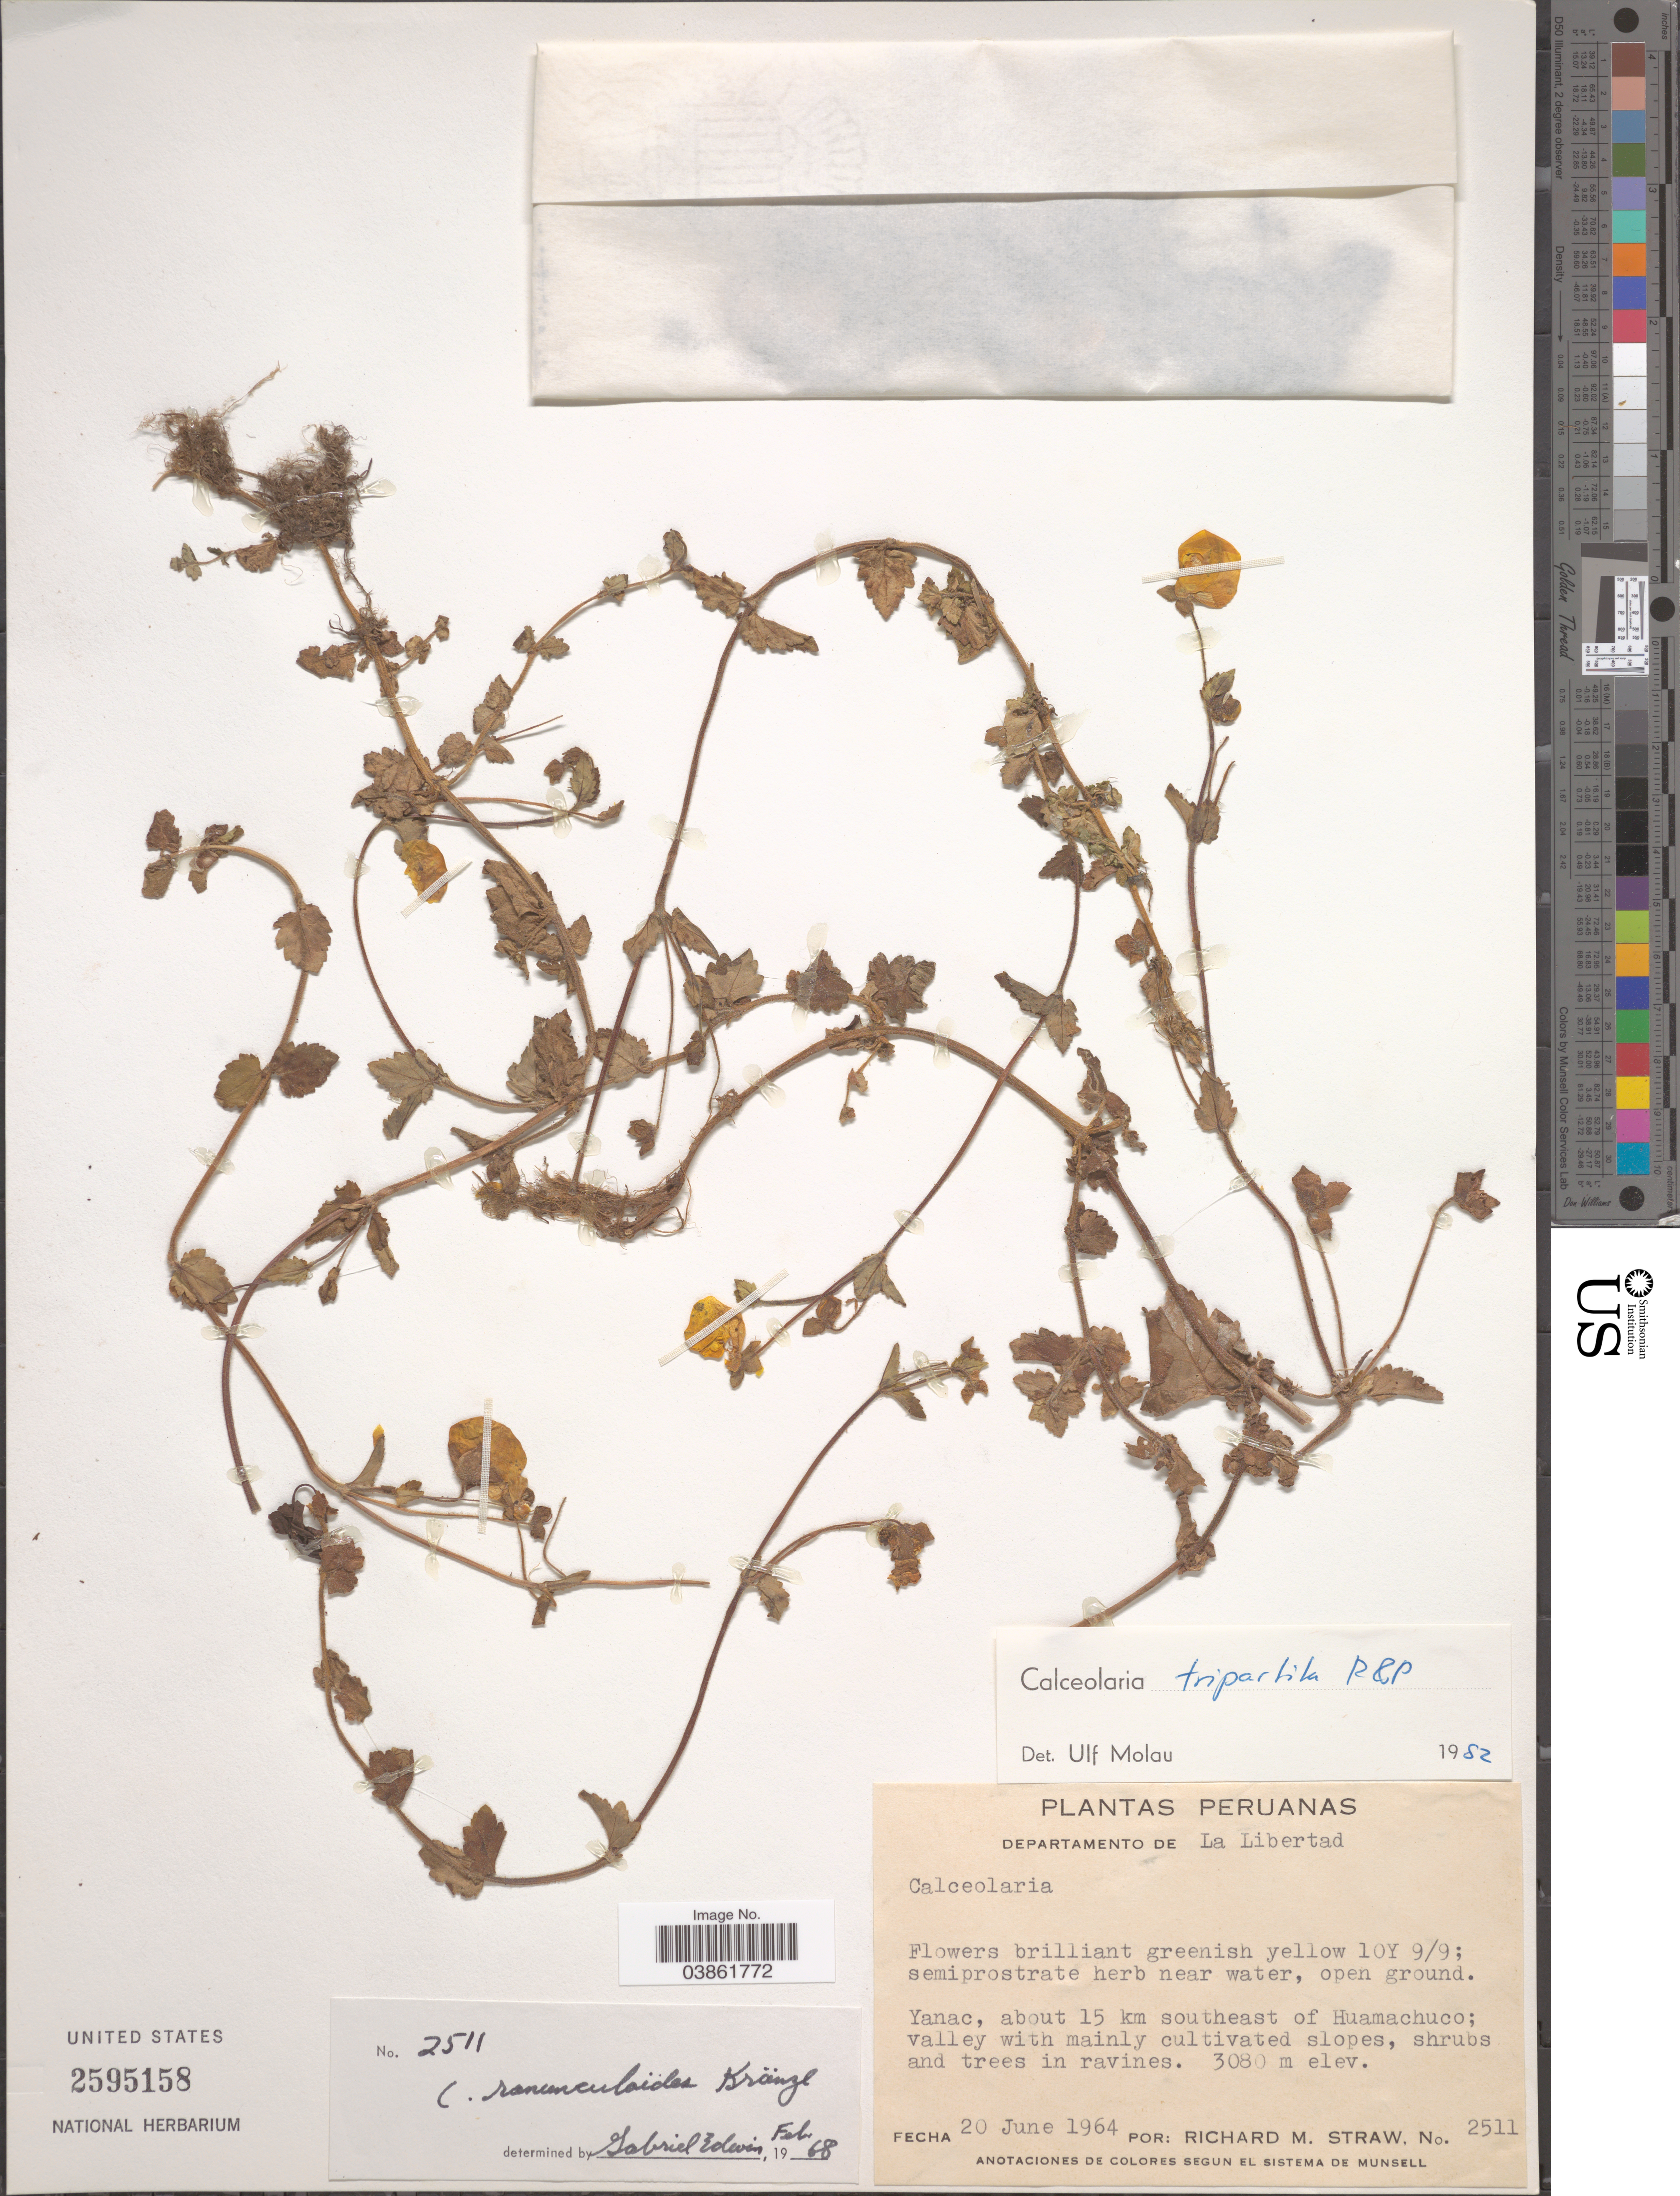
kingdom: Plantae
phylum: Tracheophyta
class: Magnoliopsida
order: Lamiales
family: Calceolariaceae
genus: Calceolaria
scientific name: Calceolaria tripartita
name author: Ruiz & Pav.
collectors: R. M. Straw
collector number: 2511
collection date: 1964-06-20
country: Peru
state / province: La Libertad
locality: Departamento de La Libertad. Yanac, about 15 km southeast of Huamachuco.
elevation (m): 3080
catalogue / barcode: US 2595158